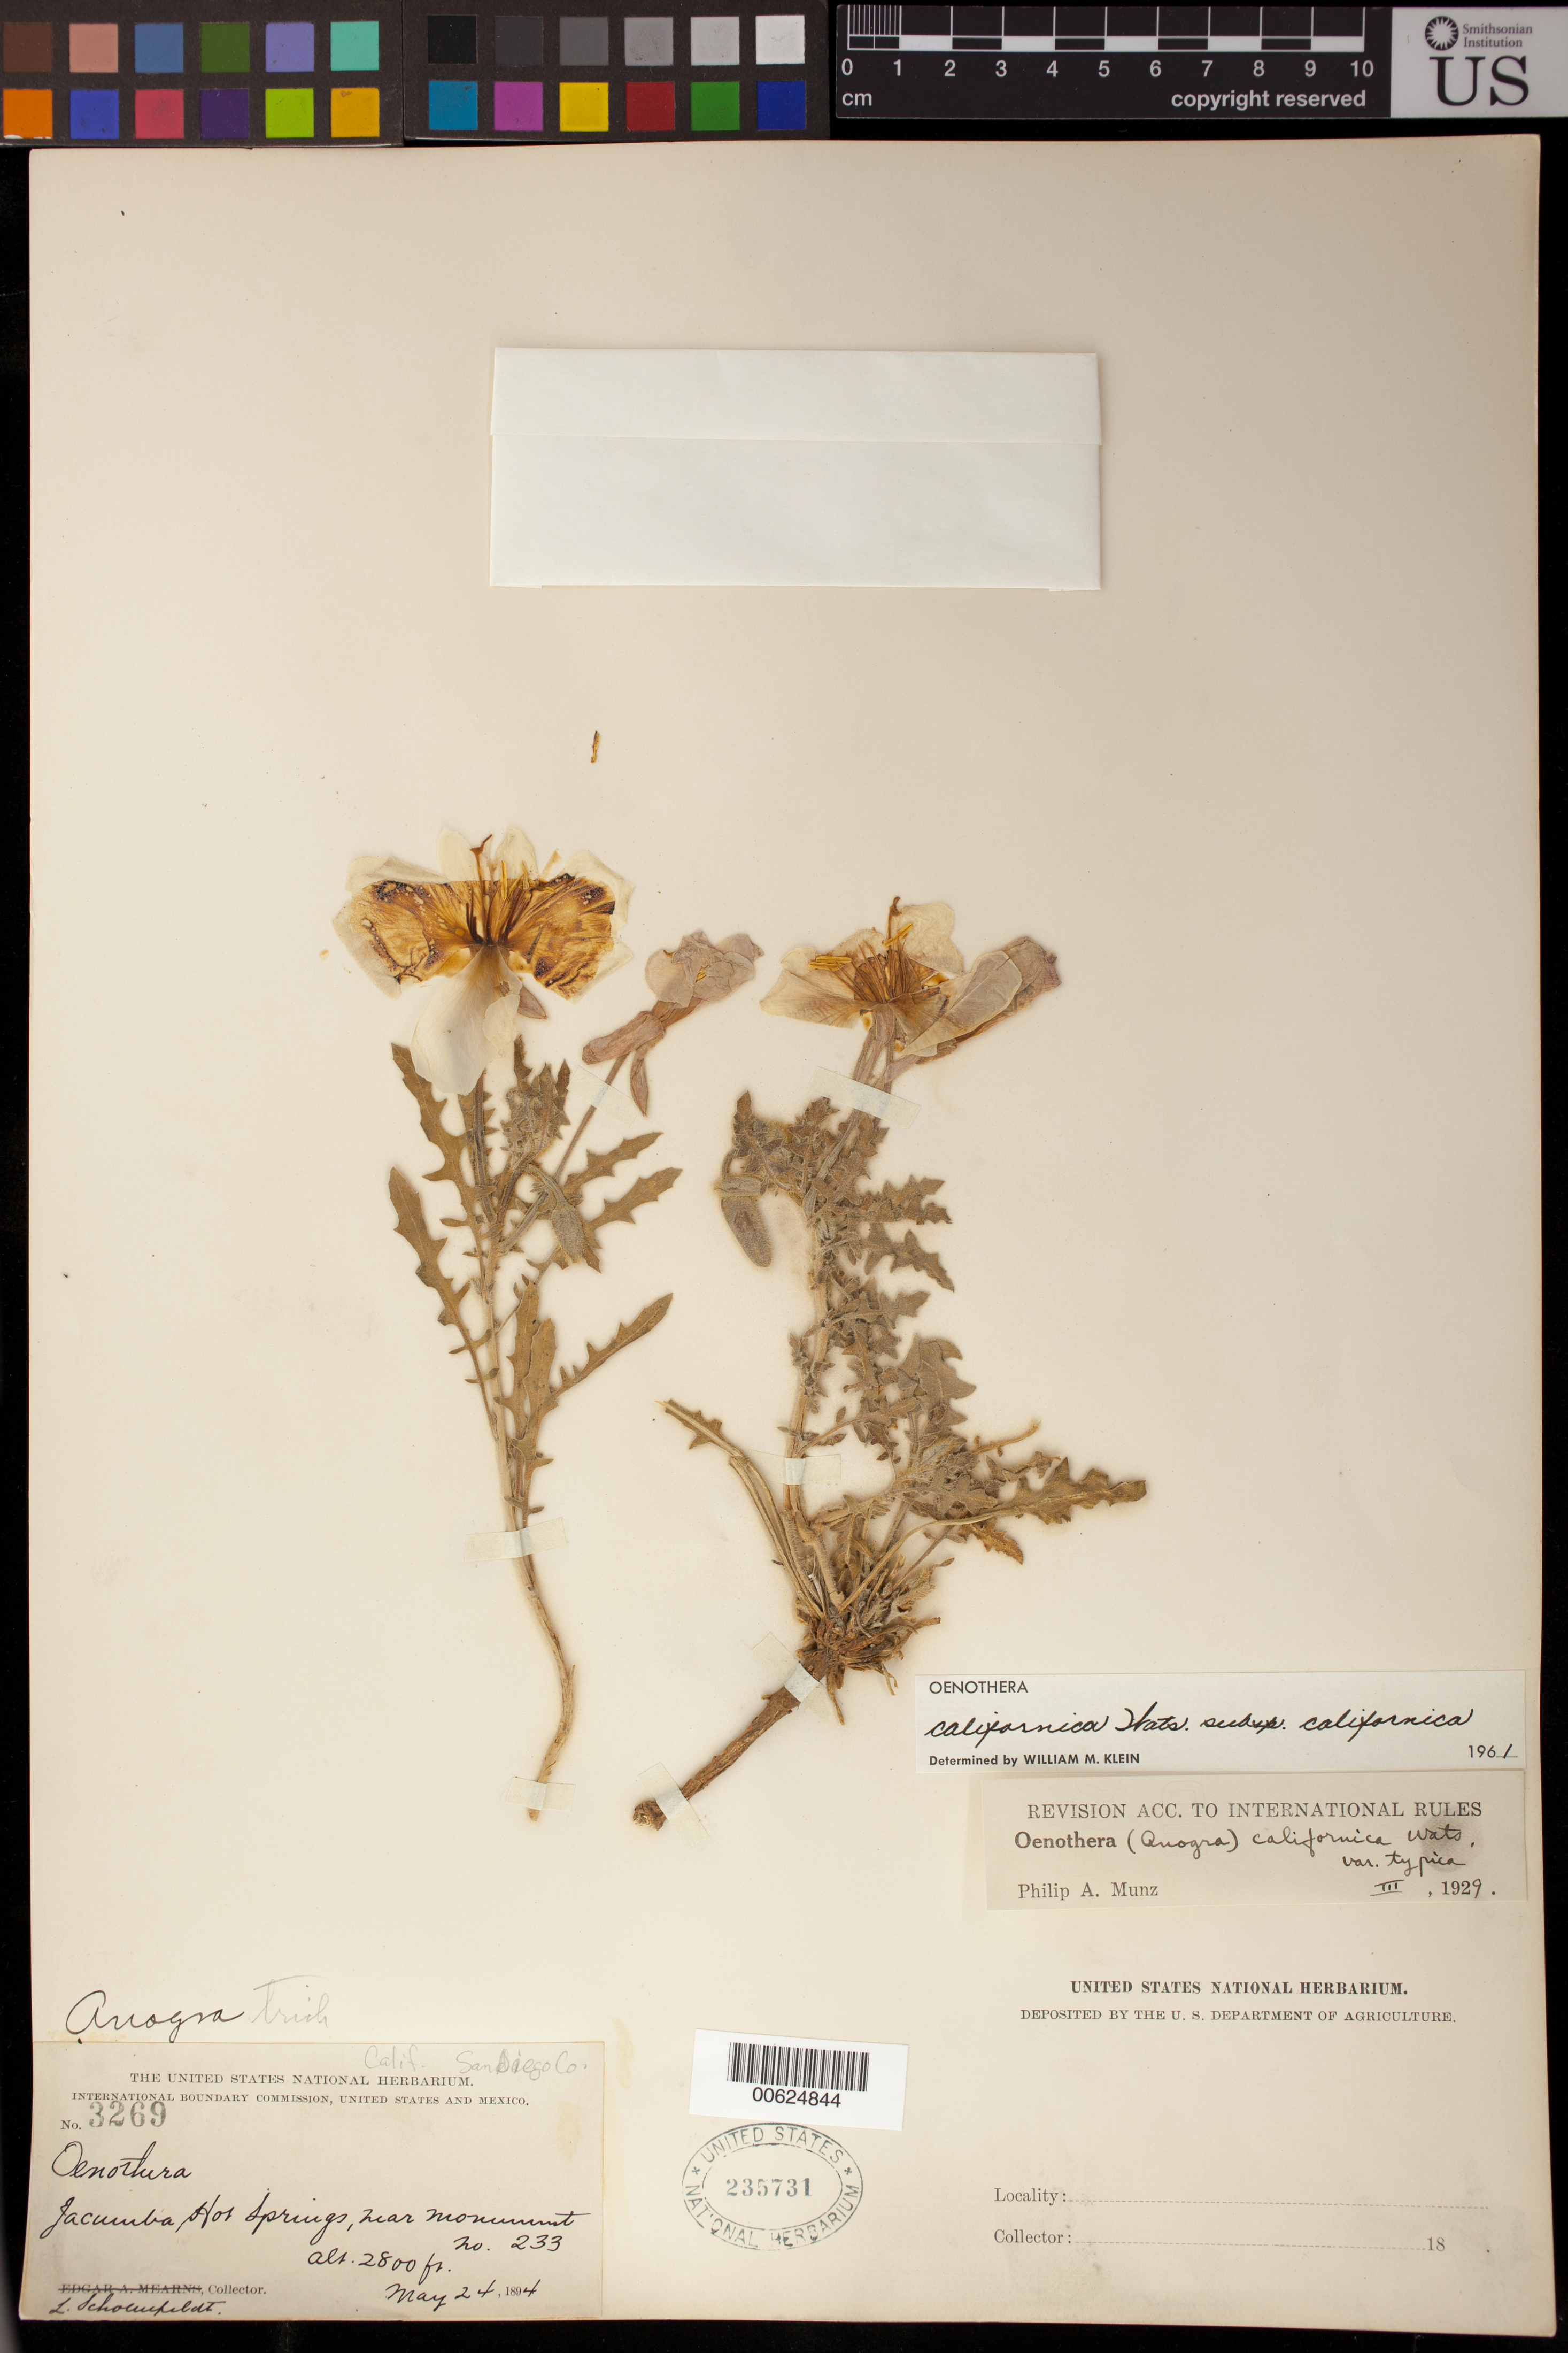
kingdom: Plantae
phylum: Tracheophyta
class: Magnoliopsida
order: Myrtales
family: Onagraceae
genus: Oenothera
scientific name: Oenothera avita subsp. californica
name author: (S. Watson) W.L. Wagner & Gandhi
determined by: Wagner, W. L., (BOT), Smithsonian Institution - National Museum of Natural History (UNITED STATES)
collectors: L. Schounfeldt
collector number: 3269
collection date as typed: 24 May 1894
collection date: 1894-05-24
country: United States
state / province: California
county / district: San Diego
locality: Jacumba Hot Springs, near Monument 233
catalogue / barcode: US 235731